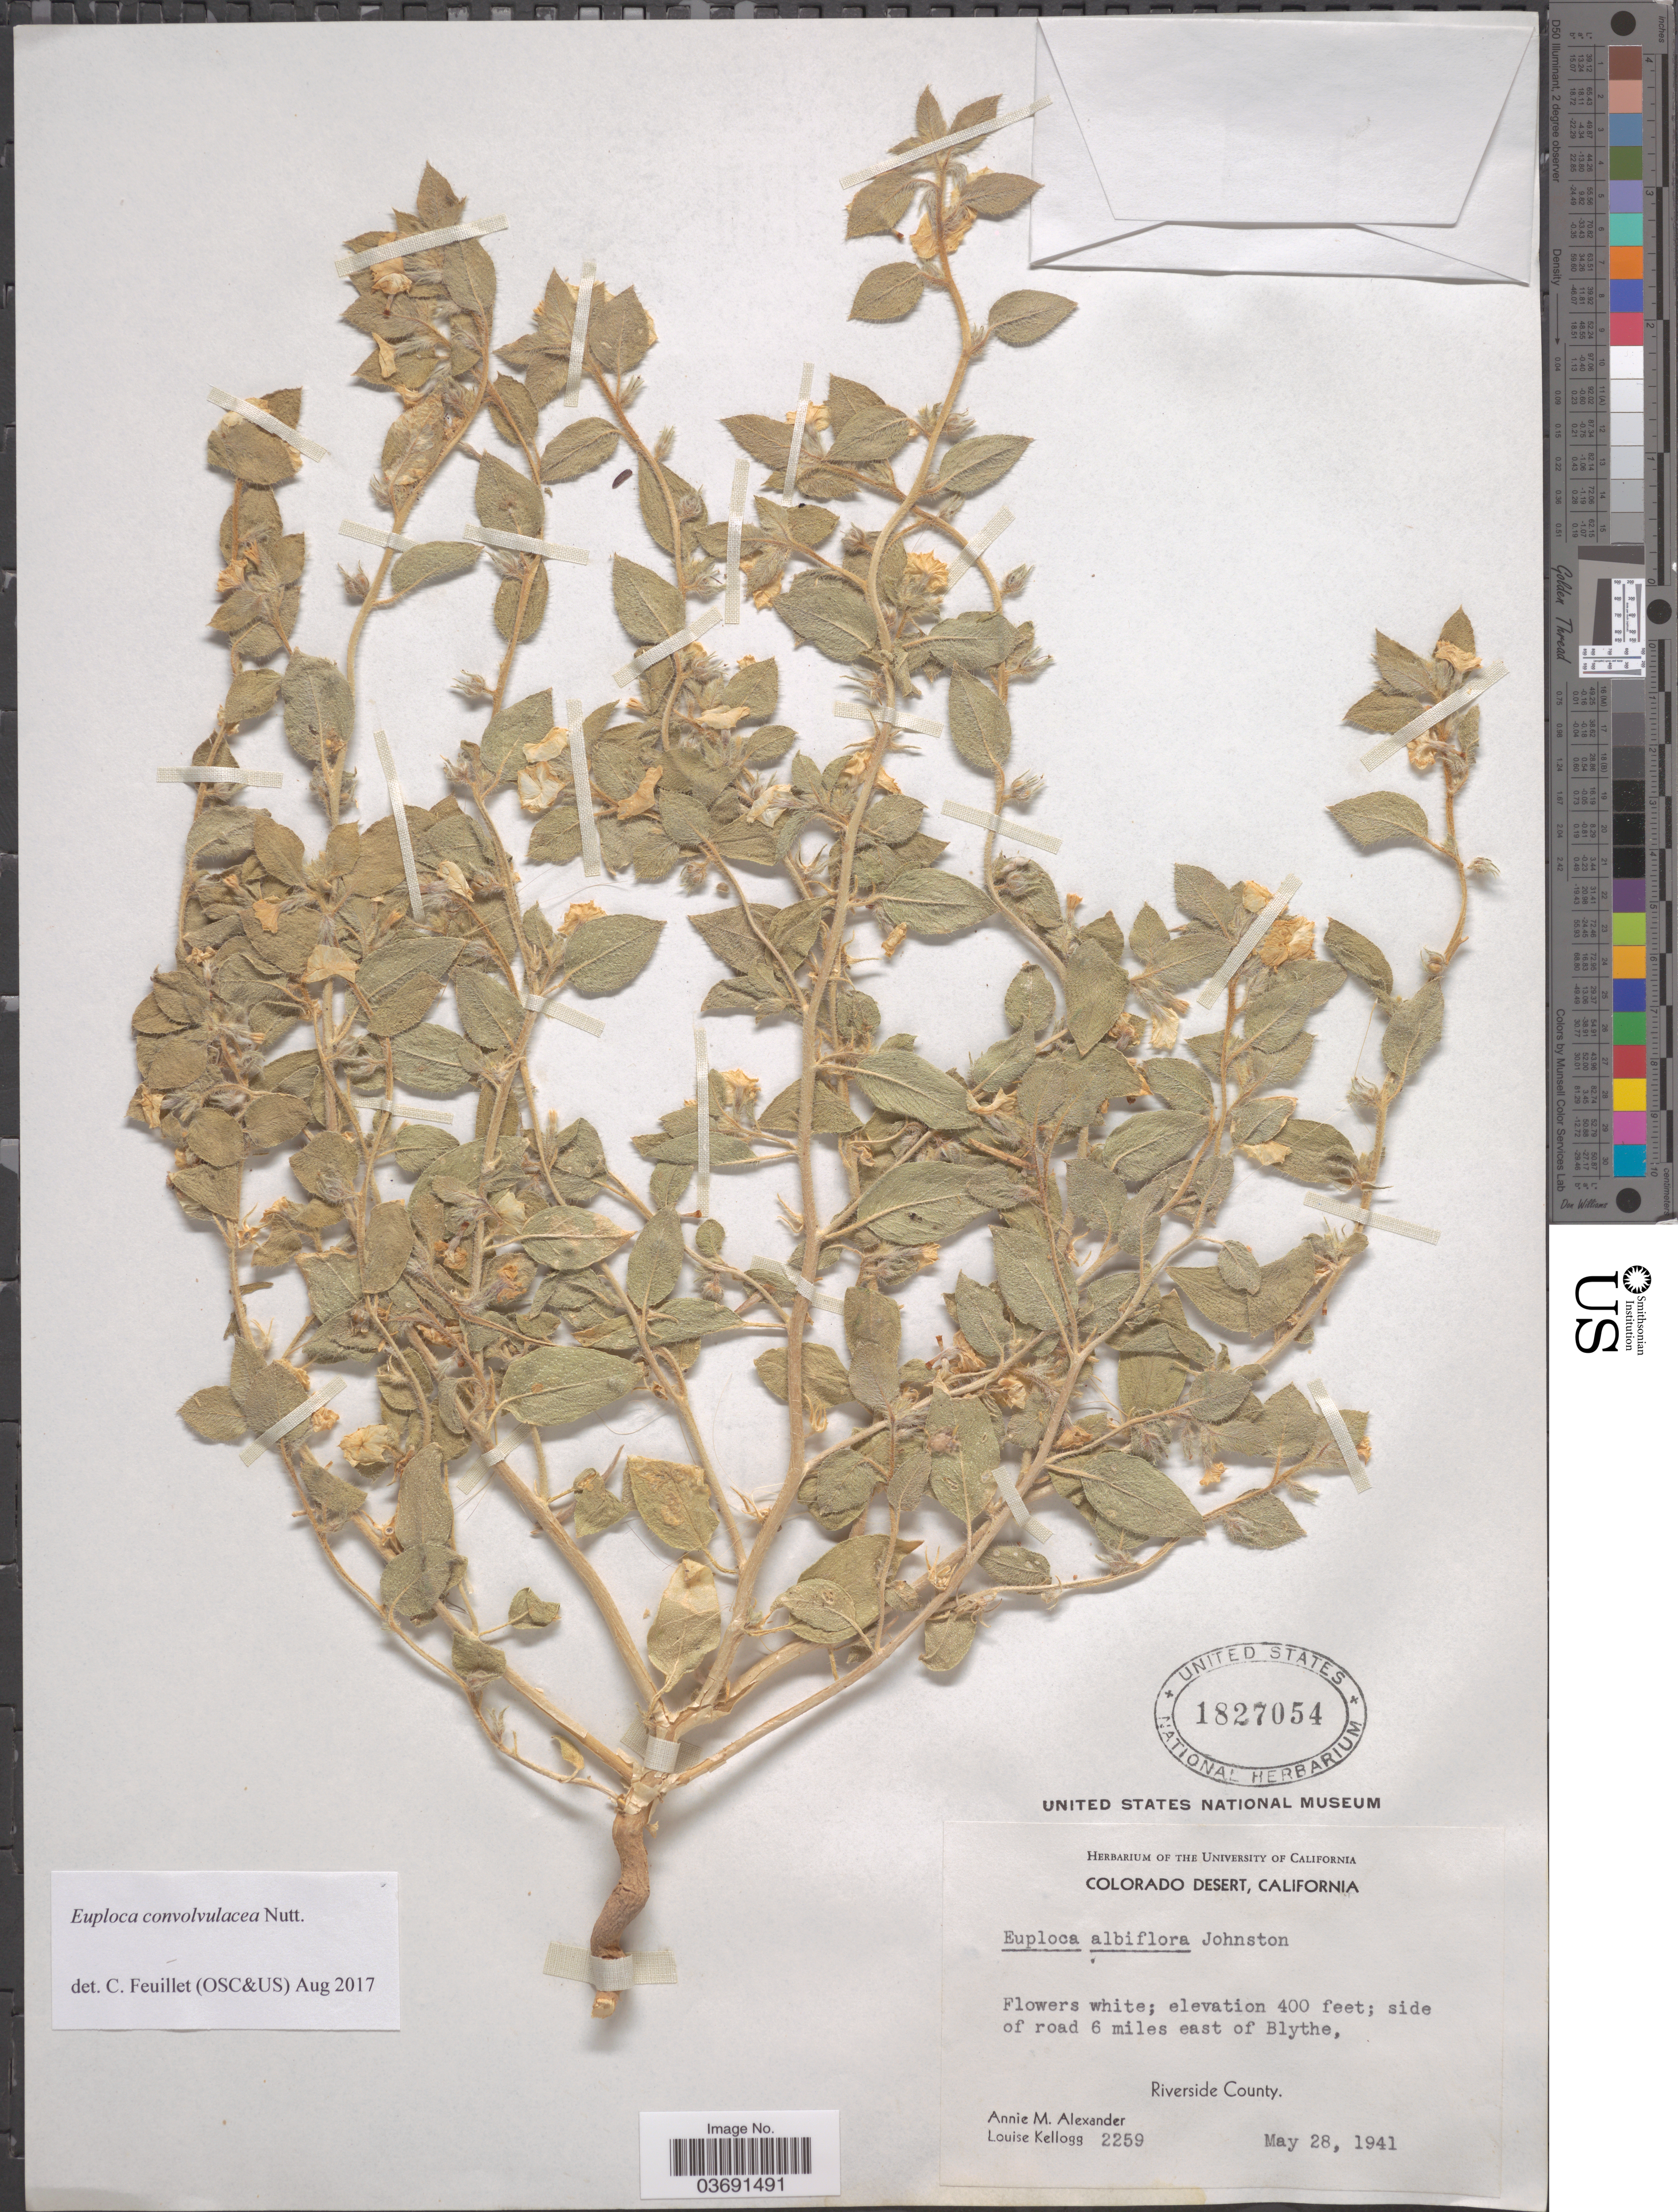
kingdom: Plantae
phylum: Tracheophyta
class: Magnoliopsida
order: Boraginales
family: Heliotropiaceae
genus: Euploca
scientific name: Euploca convolvulacea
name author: Nutt.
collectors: A. M. Alexander & L. Kellogg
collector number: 2259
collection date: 1941-05-28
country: United States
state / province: California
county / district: Riverside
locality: Colorado Desert. Side of road 6 miles east of Blythe, Riverside County.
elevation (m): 122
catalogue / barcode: US 1827054